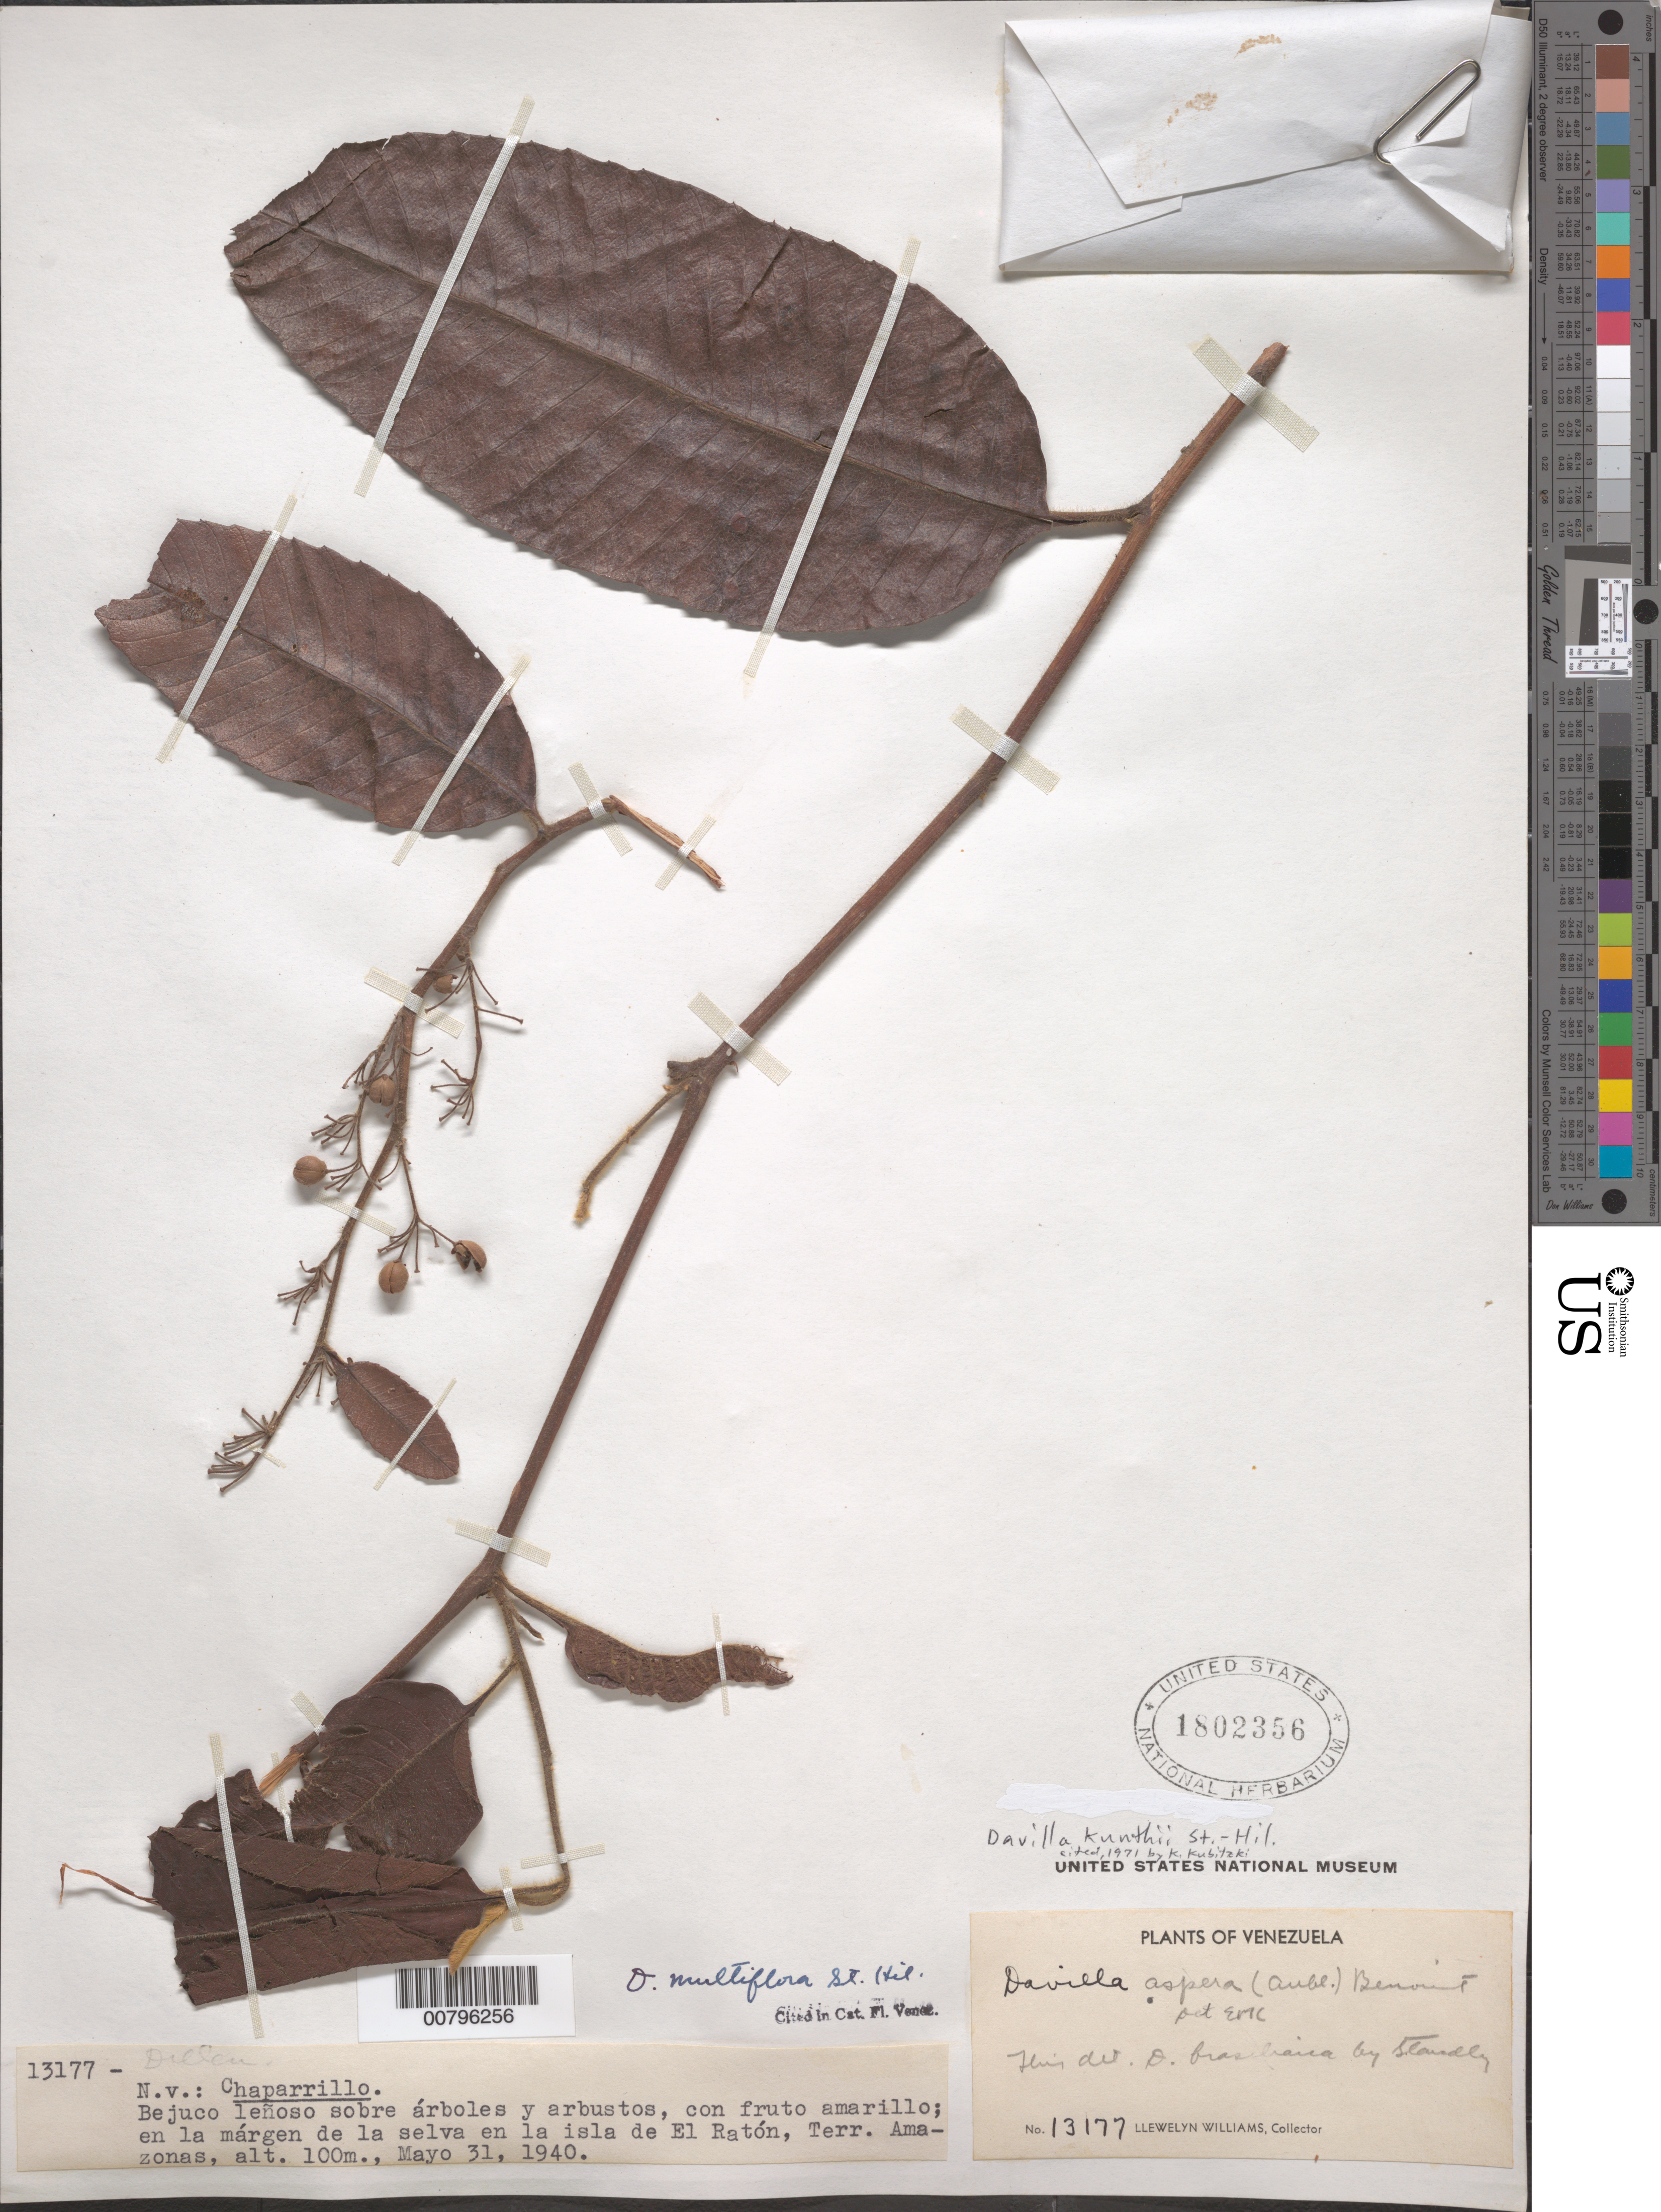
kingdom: Plantae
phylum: Tracheophyta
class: Magnoliopsida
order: Dilleniales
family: Dilleniaceae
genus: Davilla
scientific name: Davilla kunthii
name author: A. St.-Hil.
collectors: Ll. Williams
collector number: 13177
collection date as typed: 31-May-40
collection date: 1940-05-31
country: Venezuela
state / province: Amazonas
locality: Isla de El Ratón, Alto Orinoco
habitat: Margen de la selva en la isla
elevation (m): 100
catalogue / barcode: US 1802356